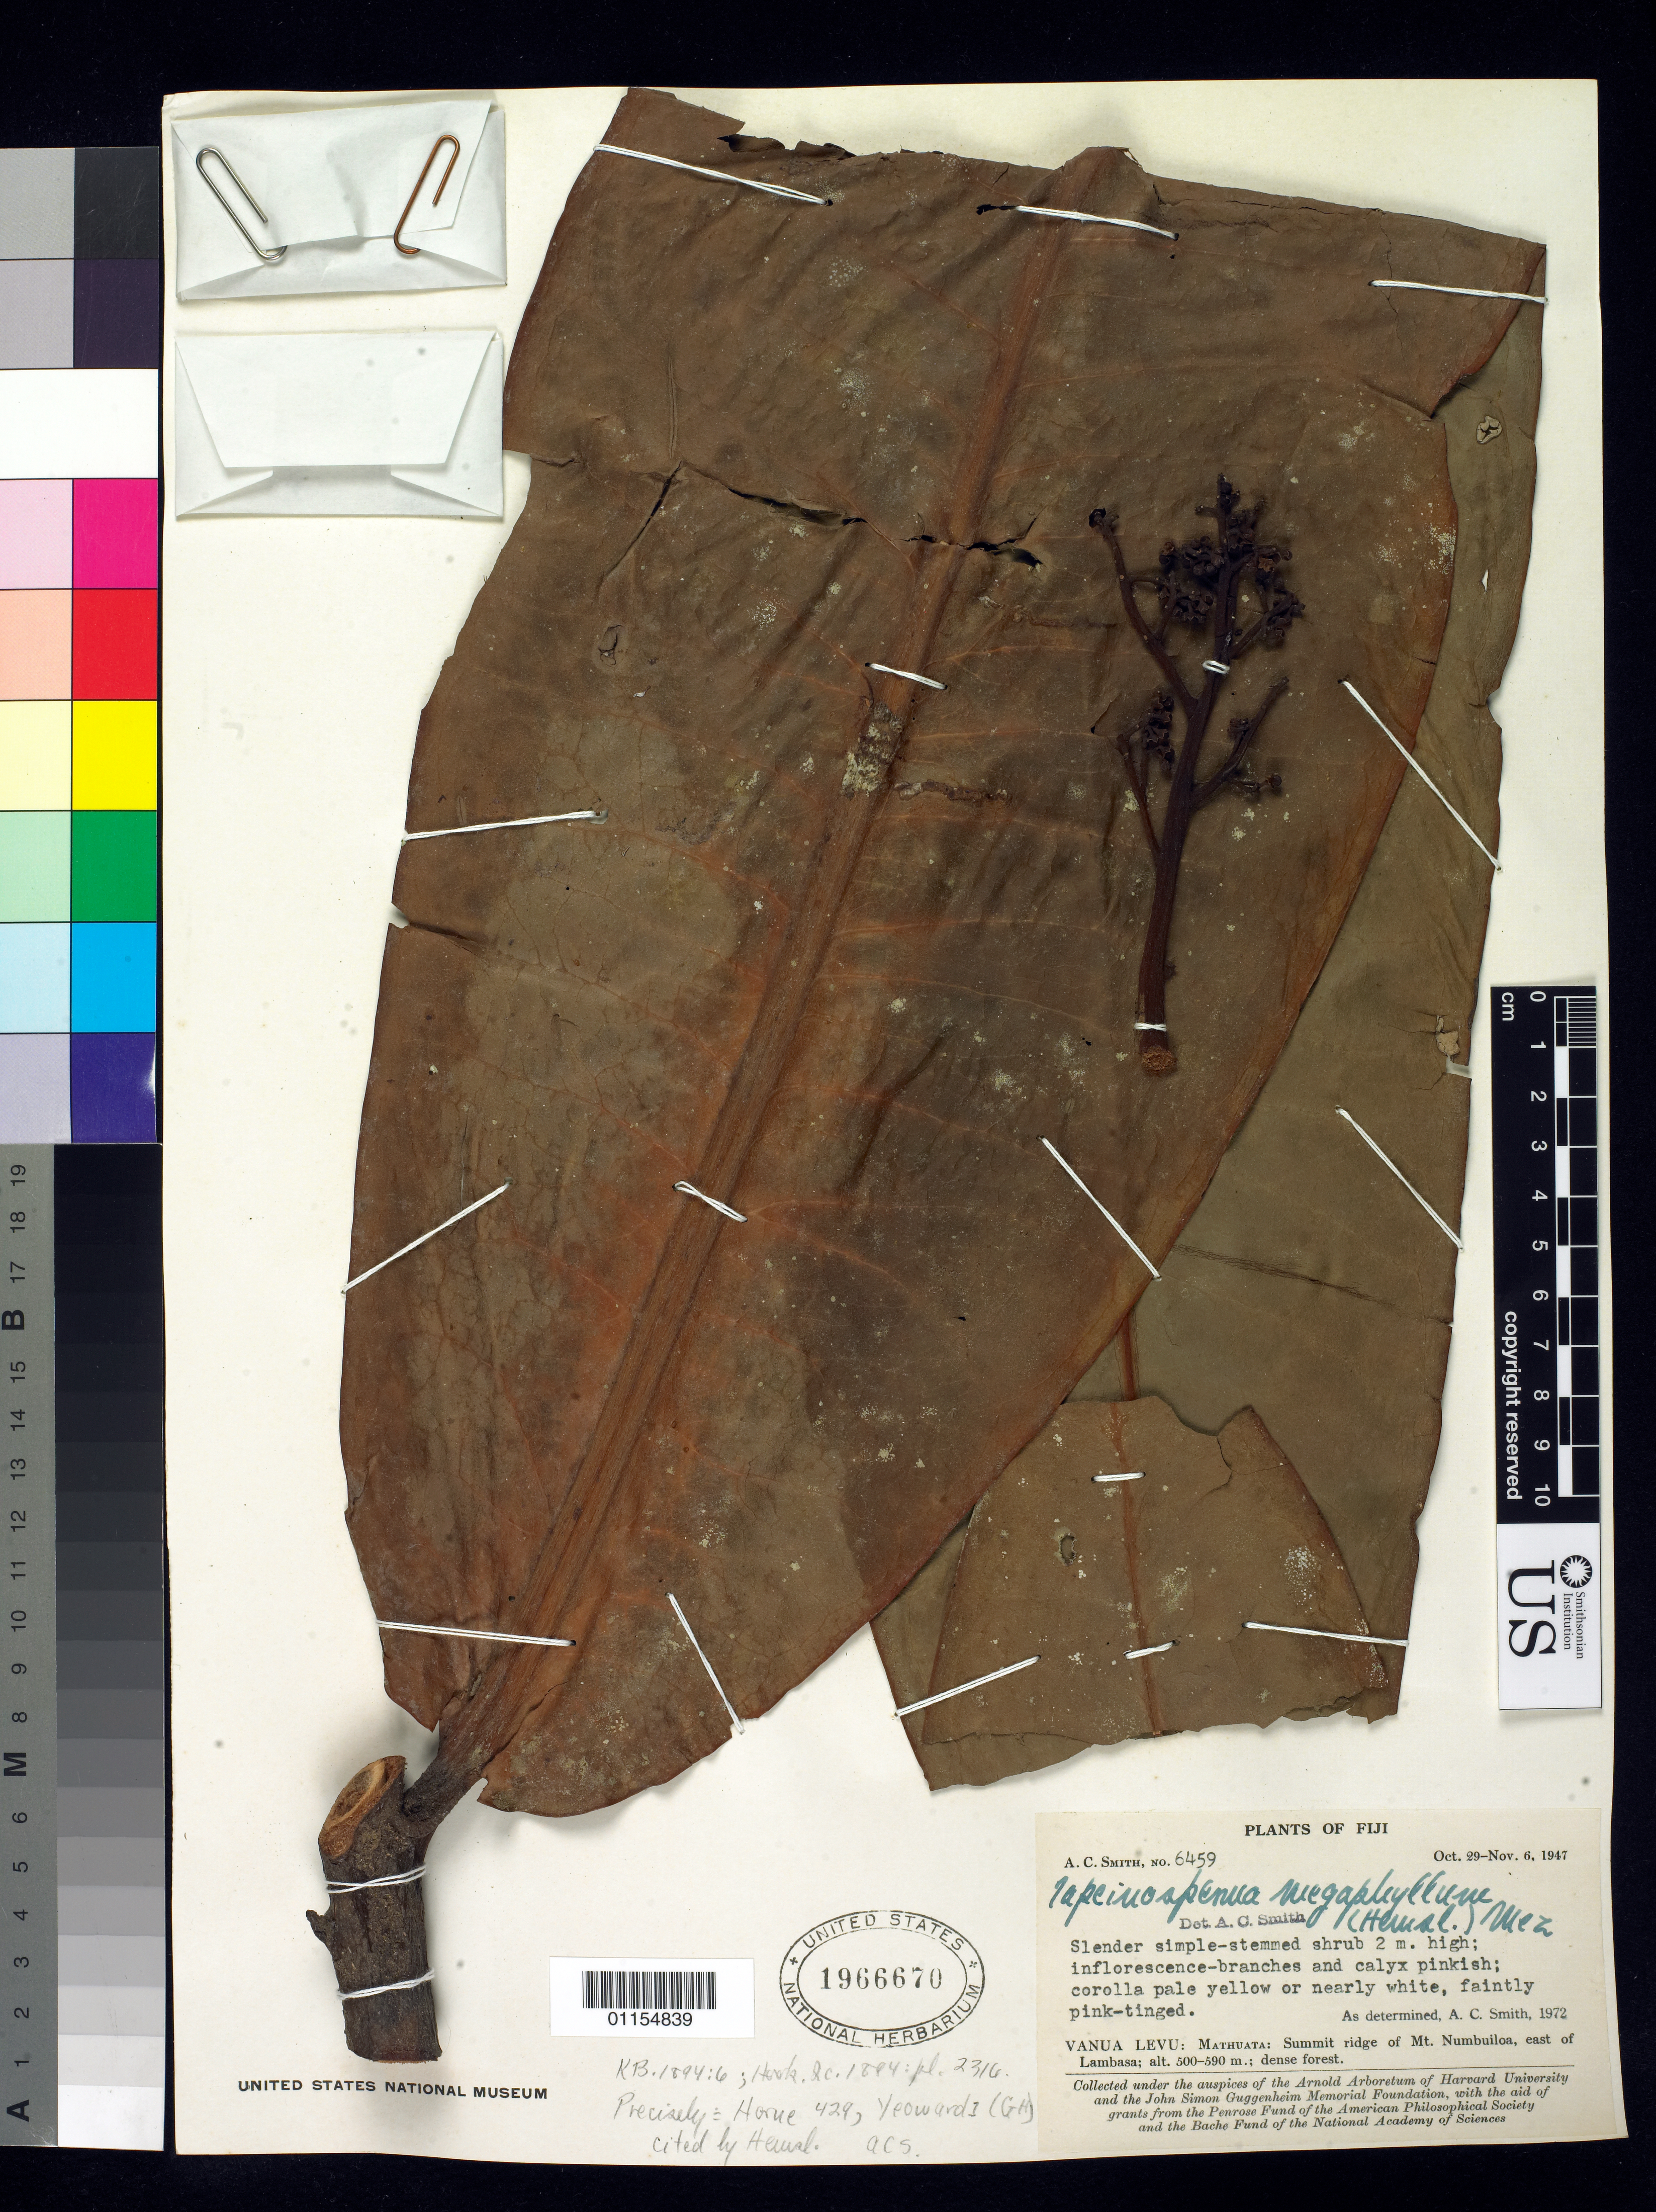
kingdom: Plantae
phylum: Tracheophyta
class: Magnoliopsida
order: Ericales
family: Primulaceae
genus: Tapeinosperma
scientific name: Tapeinosperma megaphyllum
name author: (Hemsl.) Mez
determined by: Smith, A. C.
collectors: A. C. Smith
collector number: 6459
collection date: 1947-10-29/1947-11-06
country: Fiji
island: Vanua Levu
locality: Mathuata; summit ridge of Mt. Numbuiloa, east of Lambasa;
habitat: Dense forest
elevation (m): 500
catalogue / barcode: US 1966670